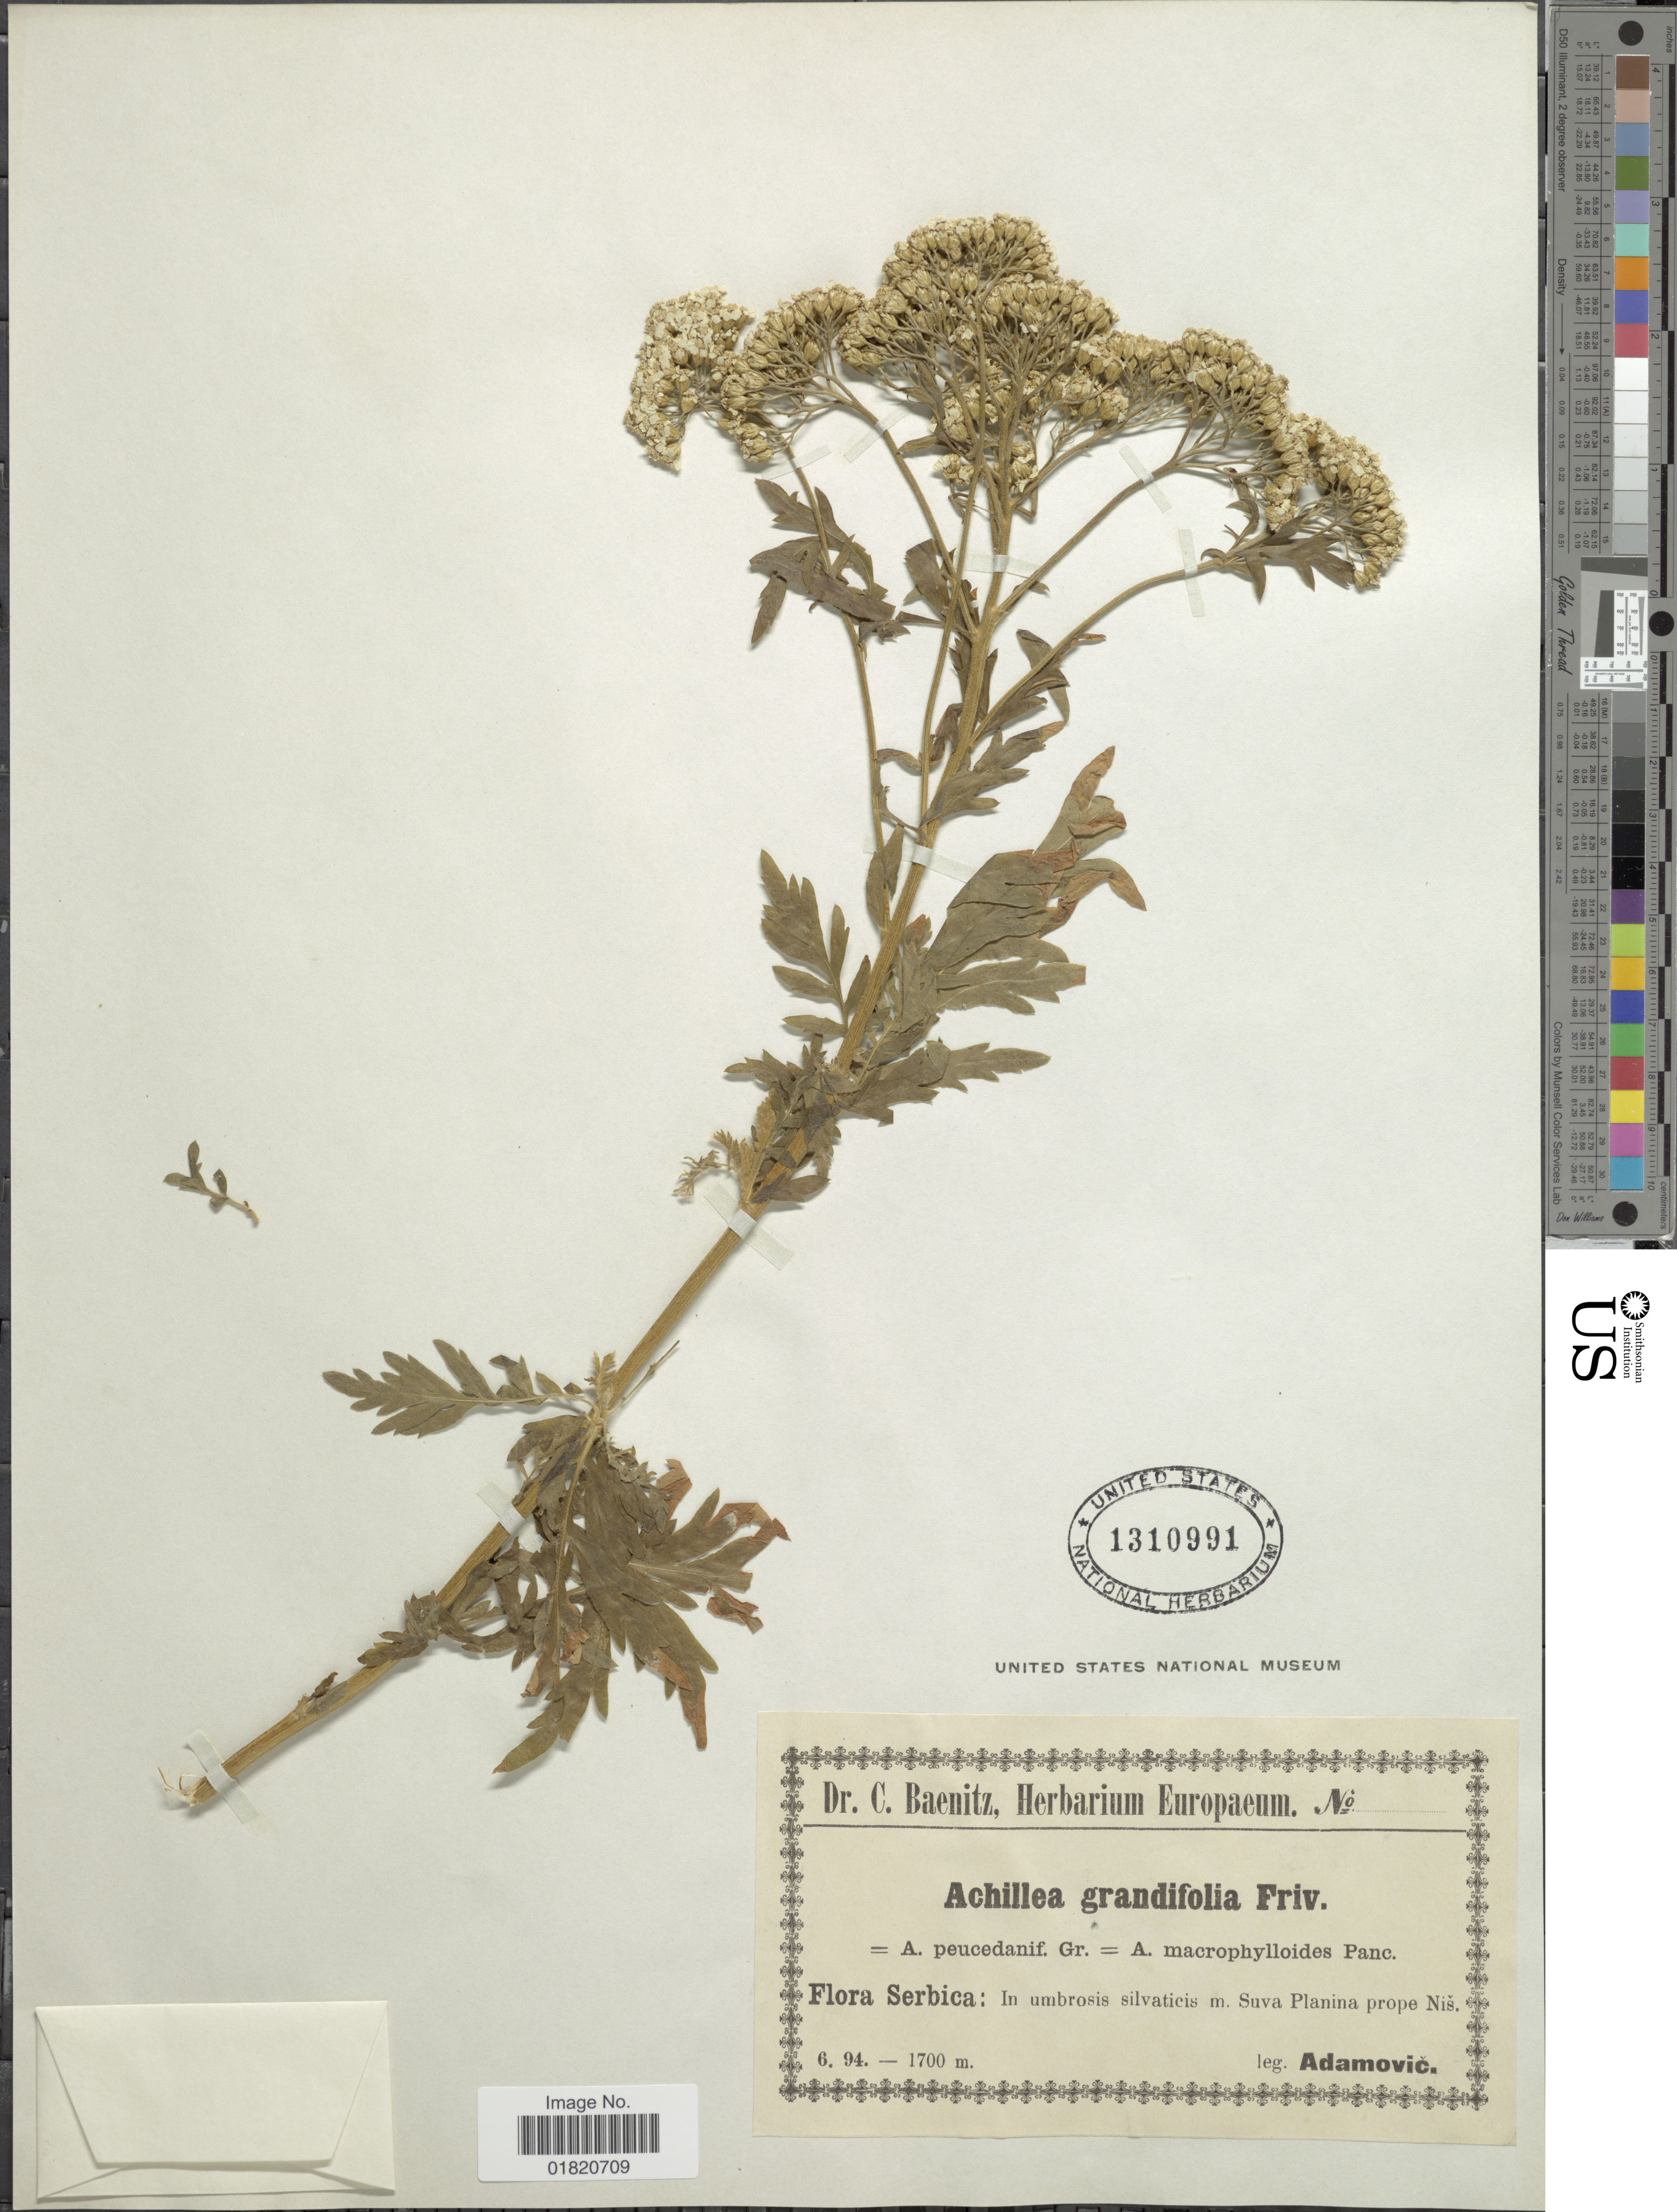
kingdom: Plantae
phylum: Tracheophyta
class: Magnoliopsida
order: Asterales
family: Asteraceae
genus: Achillea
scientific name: Achillea grandiflora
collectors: L. Adamović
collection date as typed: Transcribed d/m/y: /6/94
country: Serbia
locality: Serbica: In umbrosis silvaticis m. Suva Planina prope Niš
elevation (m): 1700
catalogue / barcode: US 1310991